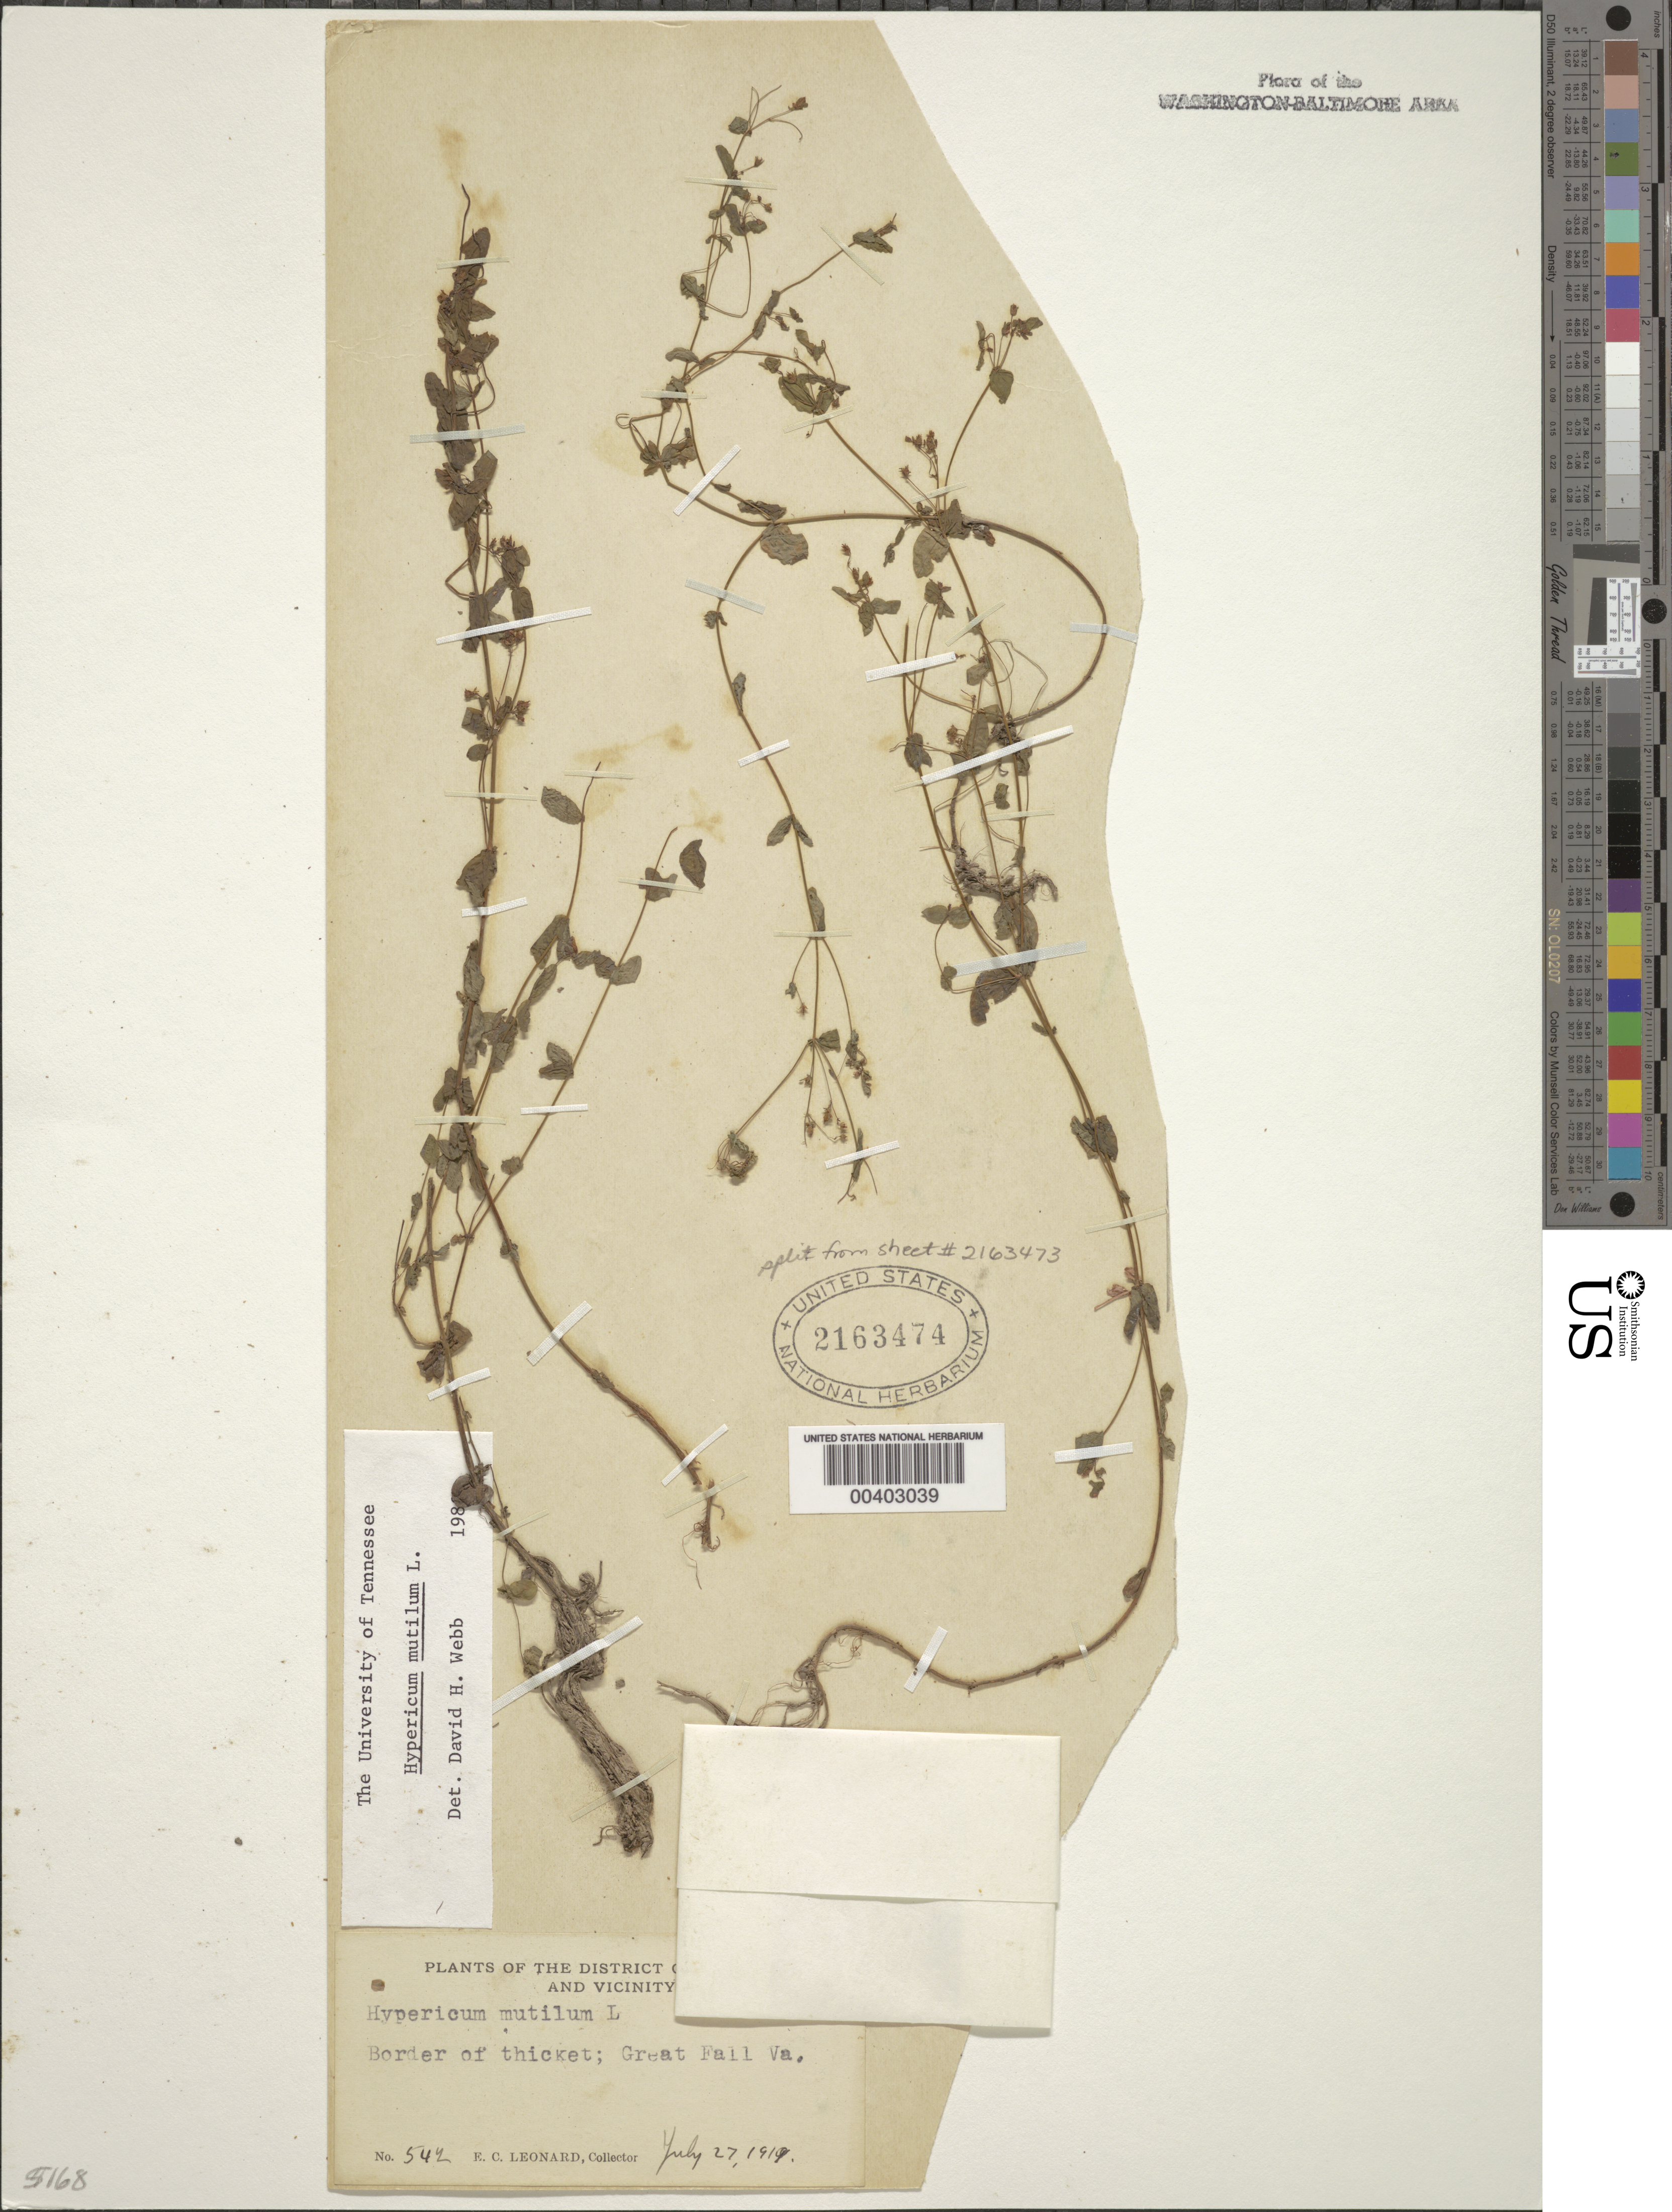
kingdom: Plantae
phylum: Tracheophyta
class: Magnoliopsida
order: Malpighiales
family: Hypericaceae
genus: Hypericum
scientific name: Hypericum mutilum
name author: L.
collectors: E. C. Leonard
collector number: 542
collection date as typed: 27 Jul 1919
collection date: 1919-07-27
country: United States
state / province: Virginia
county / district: Fairfax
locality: Great Falls C. & O. Canal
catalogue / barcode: US 2163474